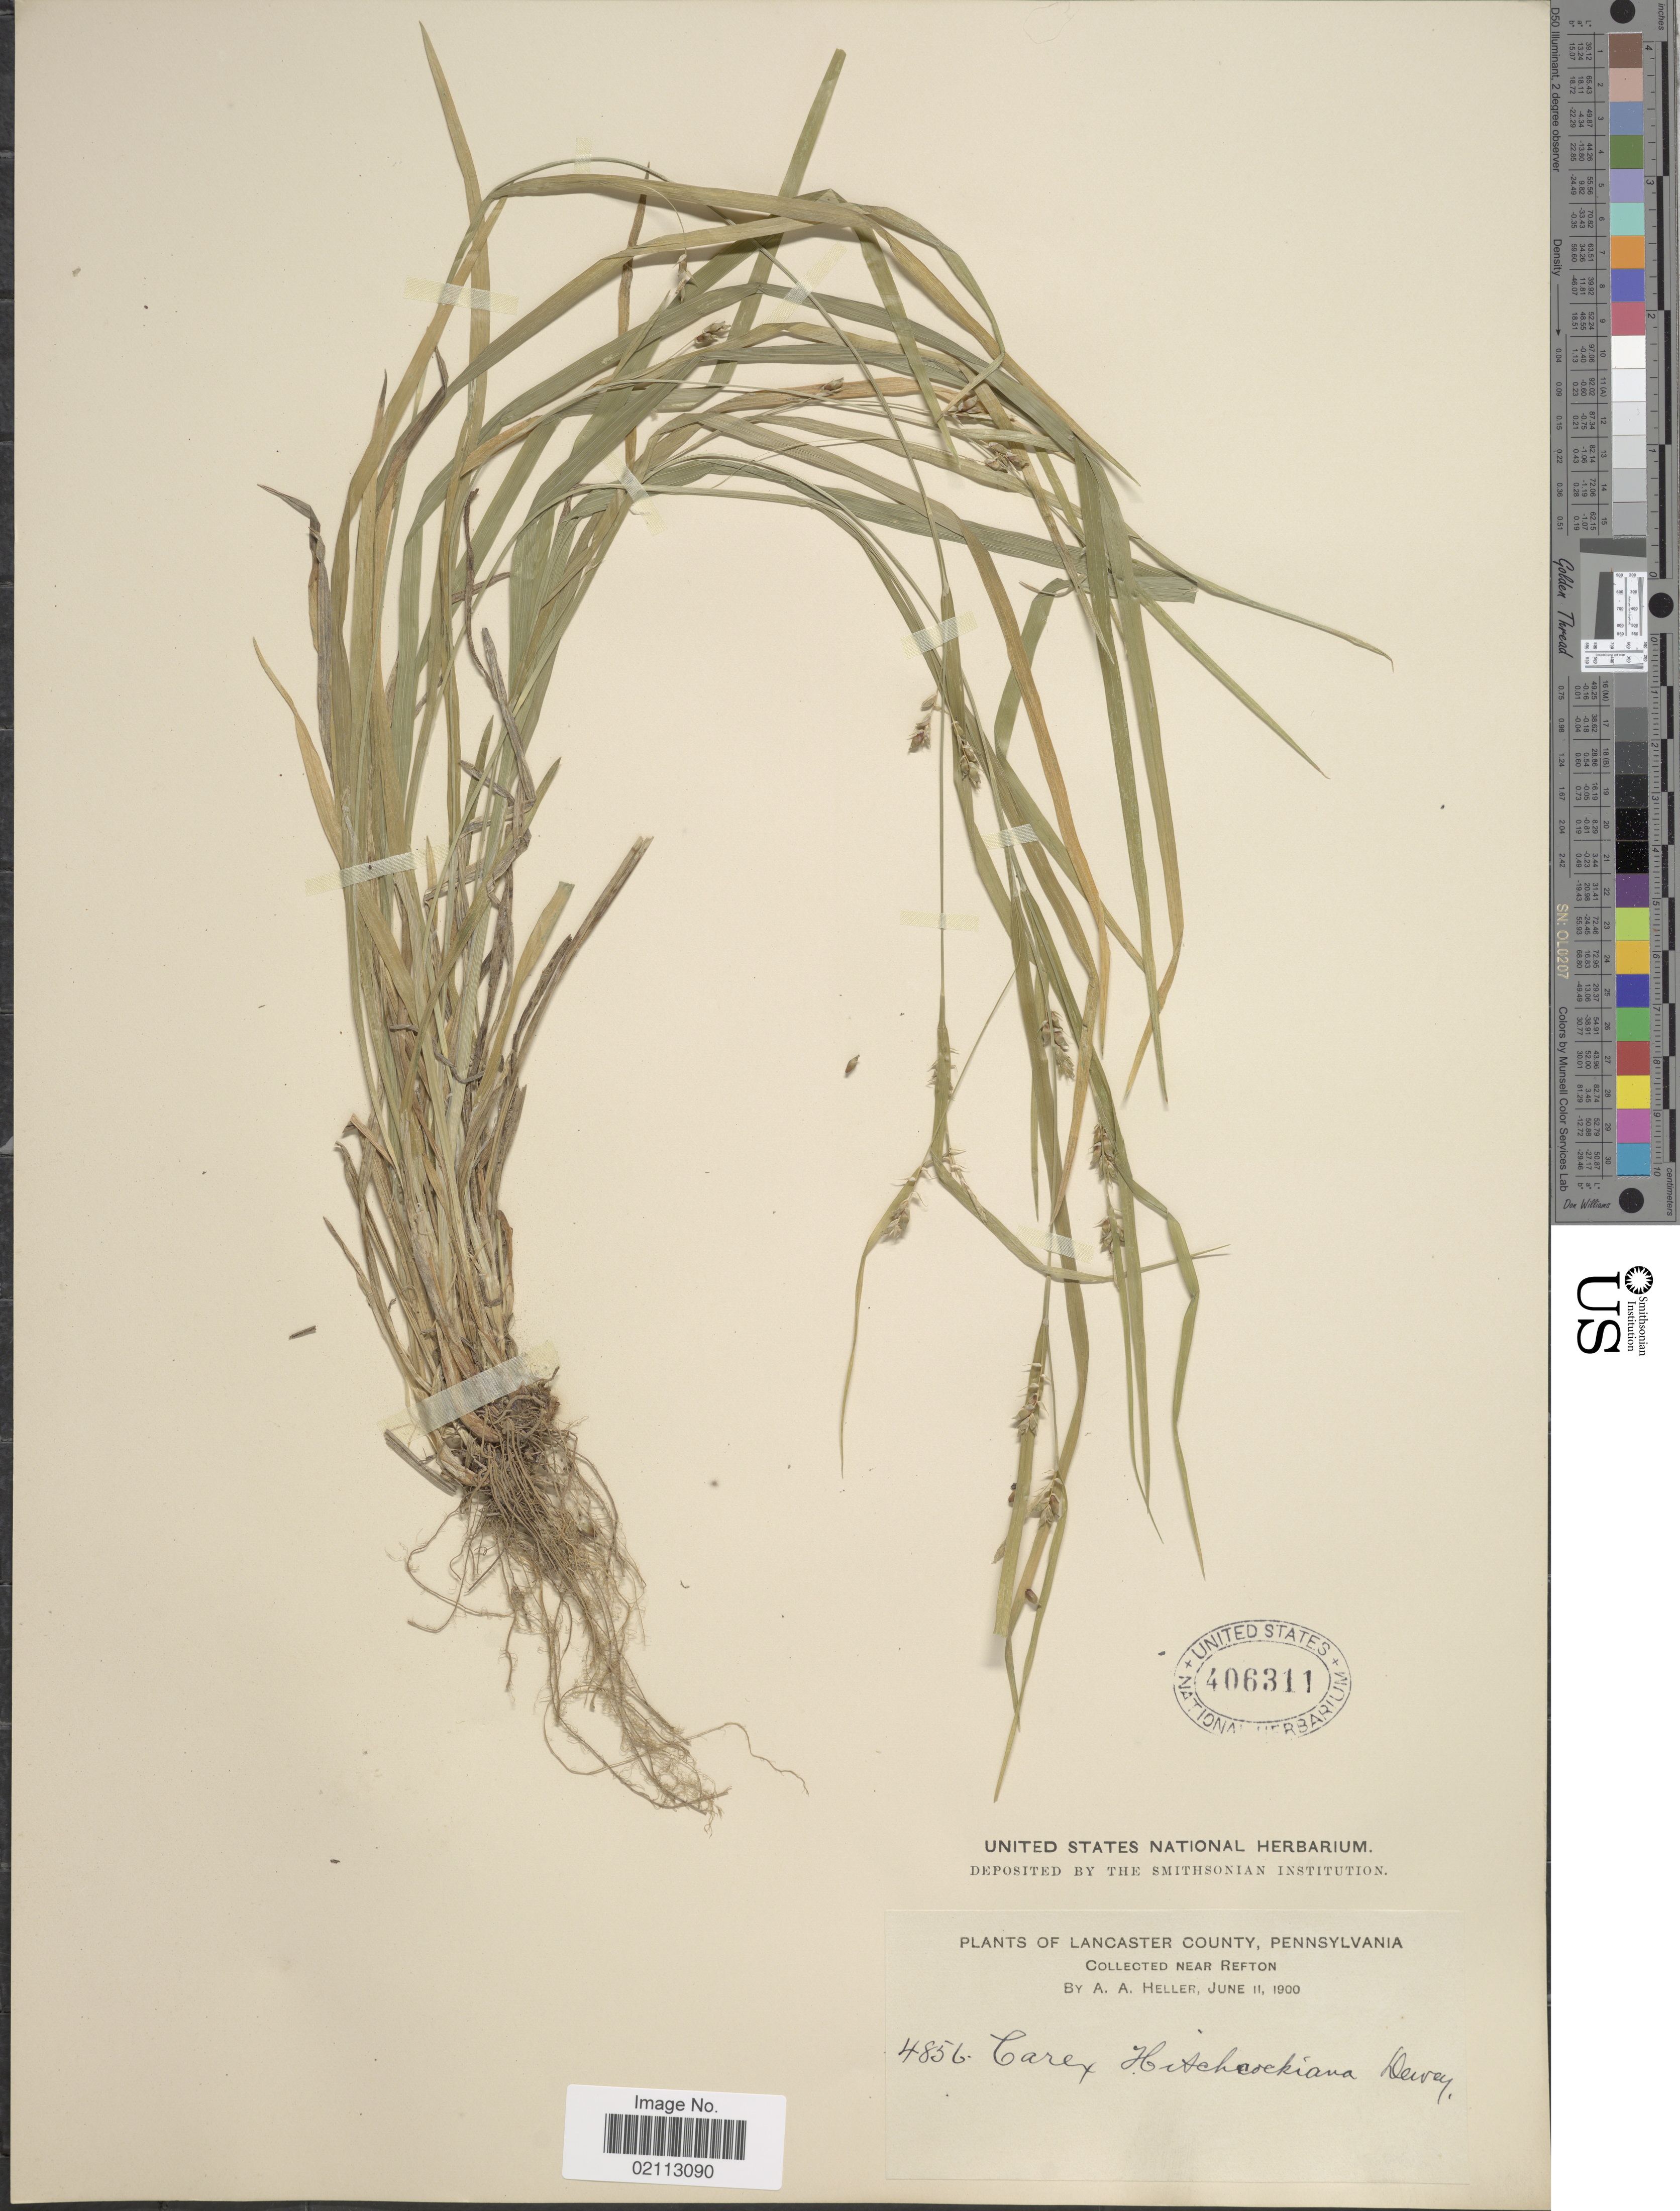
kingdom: Plantae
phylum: Tracheophyta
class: Liliopsida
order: Poales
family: Cyperaceae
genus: Carex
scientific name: Carex hitchcockiana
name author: Dewey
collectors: A. A. Heller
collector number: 4856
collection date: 1900-06-11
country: United States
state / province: Pennsylvania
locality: Lancaster County, near Refton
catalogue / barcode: US 406311